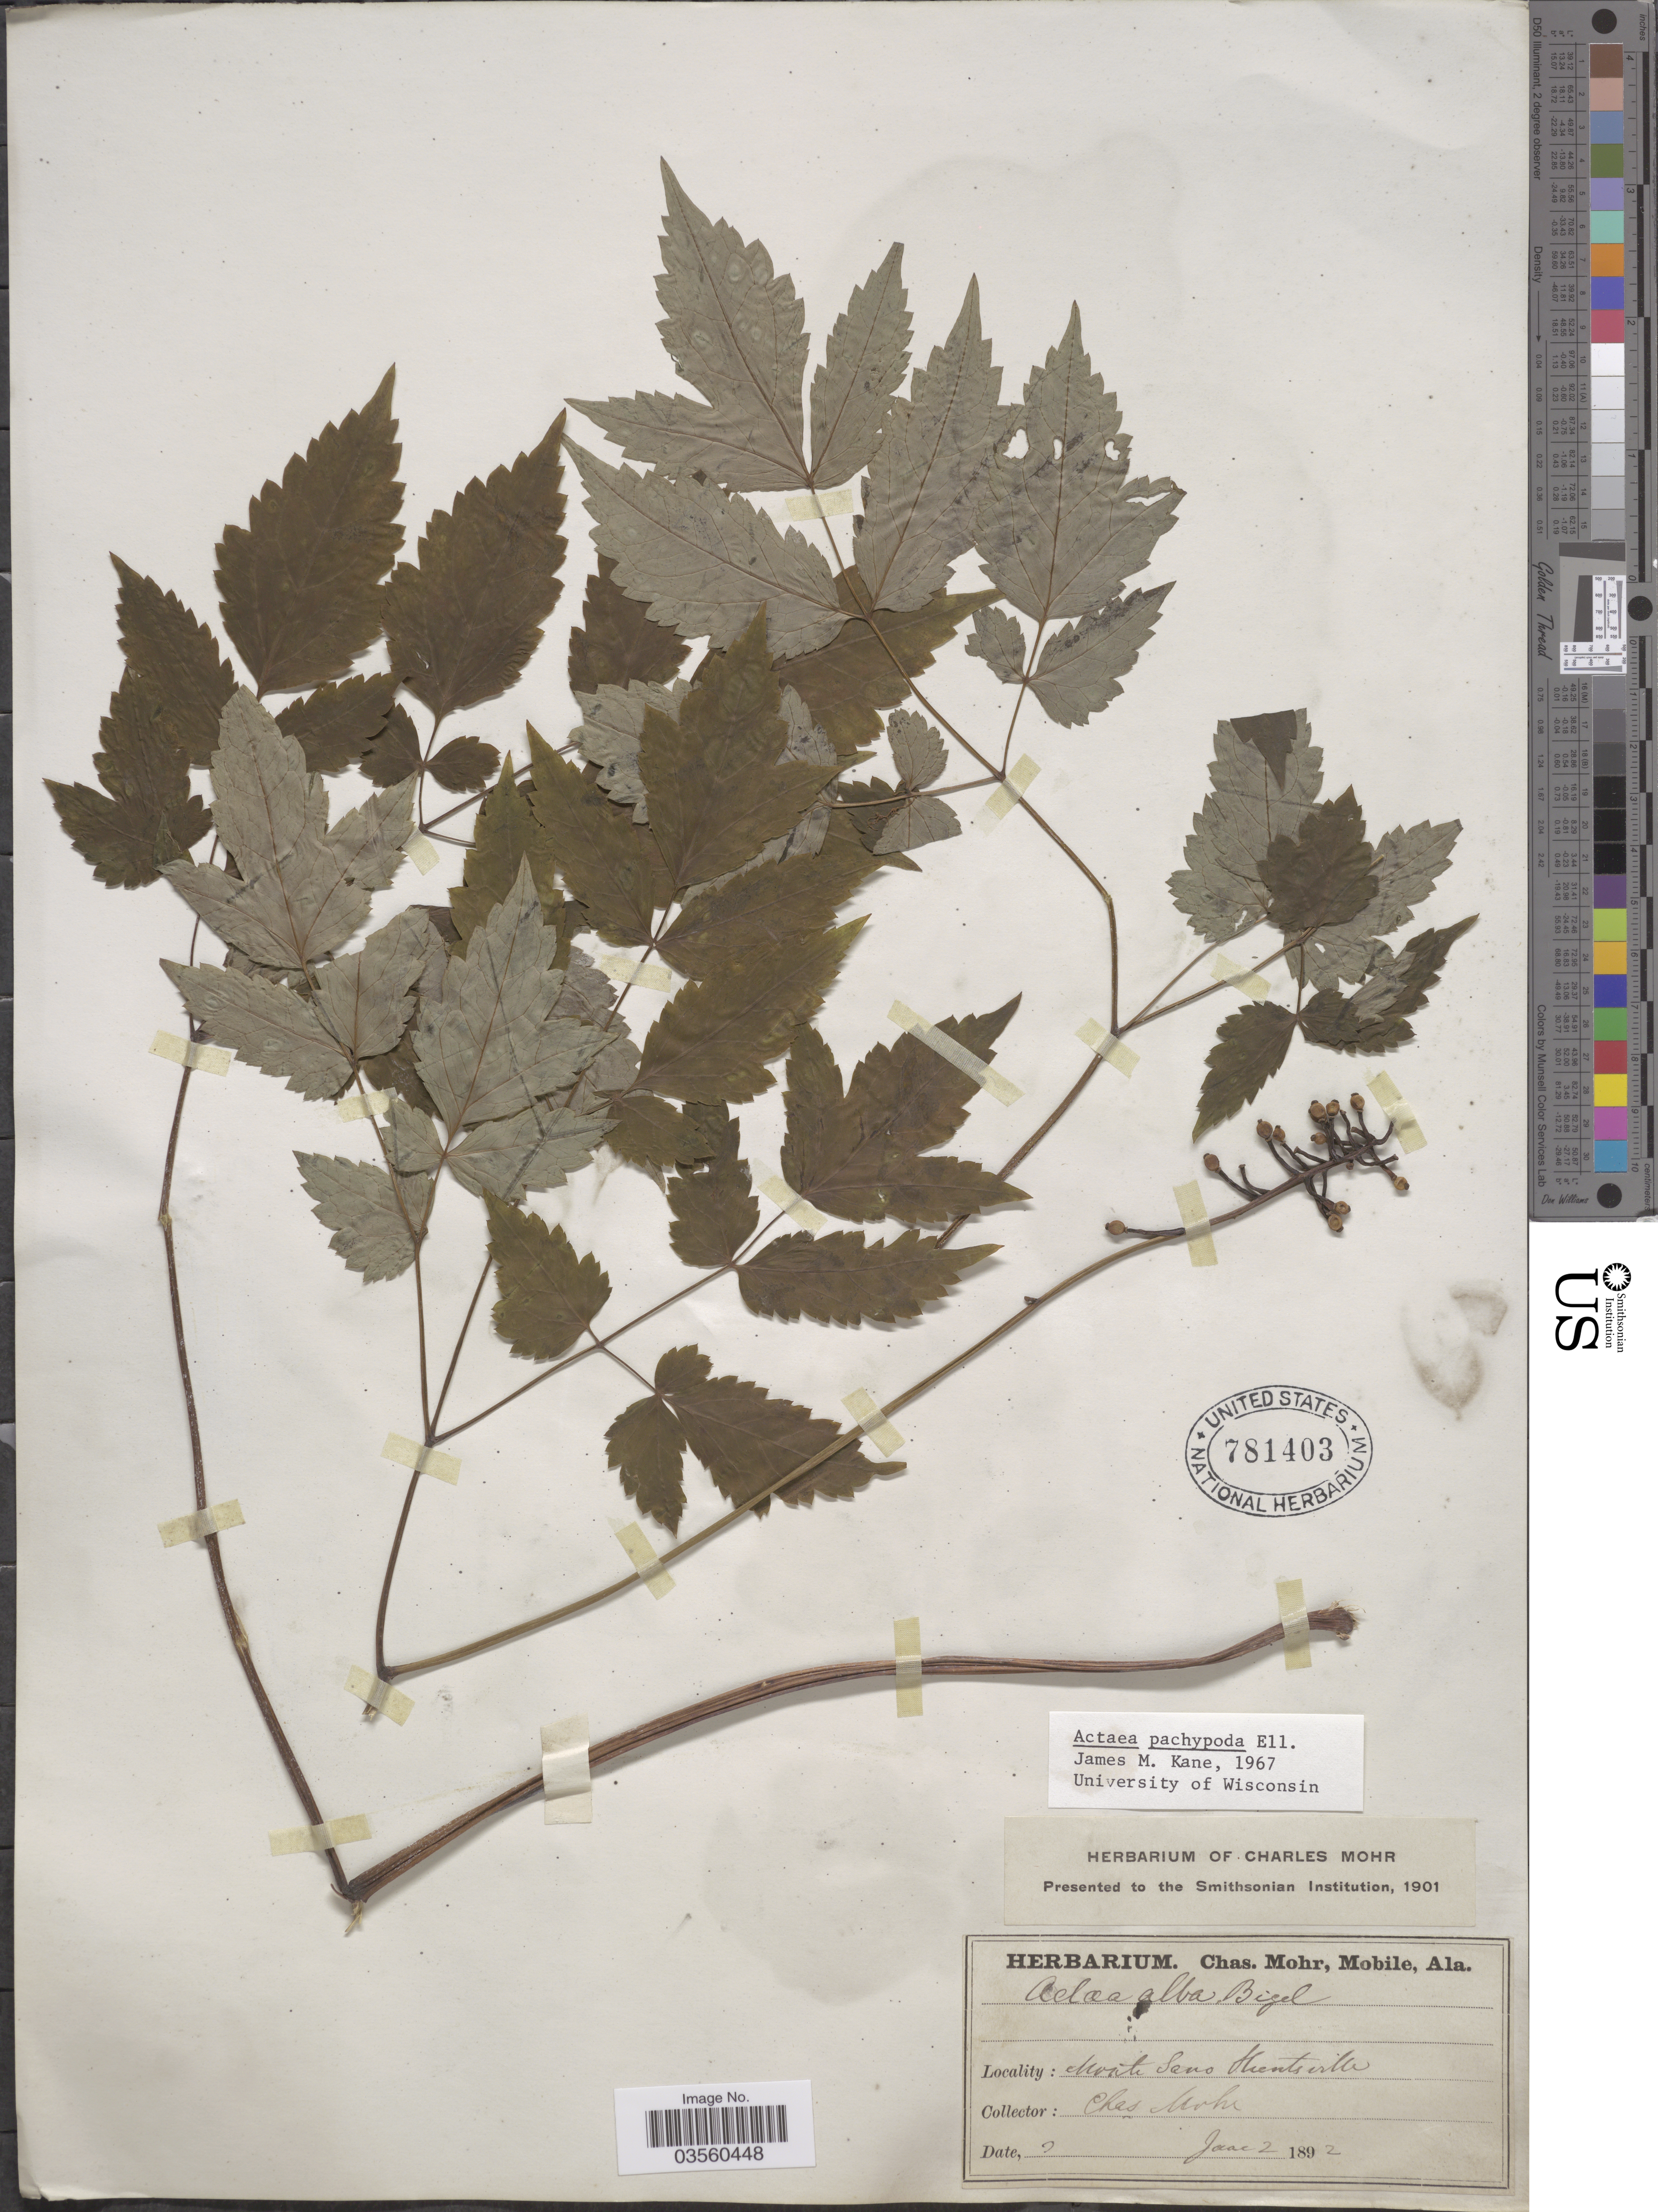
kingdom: Plantae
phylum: Tracheophyta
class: Magnoliopsida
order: Ranunculales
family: Ranunculaceae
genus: Actaea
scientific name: Actaea pachypoda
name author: Elliott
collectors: Mohr, C. T. (herbarium)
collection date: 1892-01-02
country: United States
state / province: Alabama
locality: Monte Sano Huntsville.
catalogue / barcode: US 781403